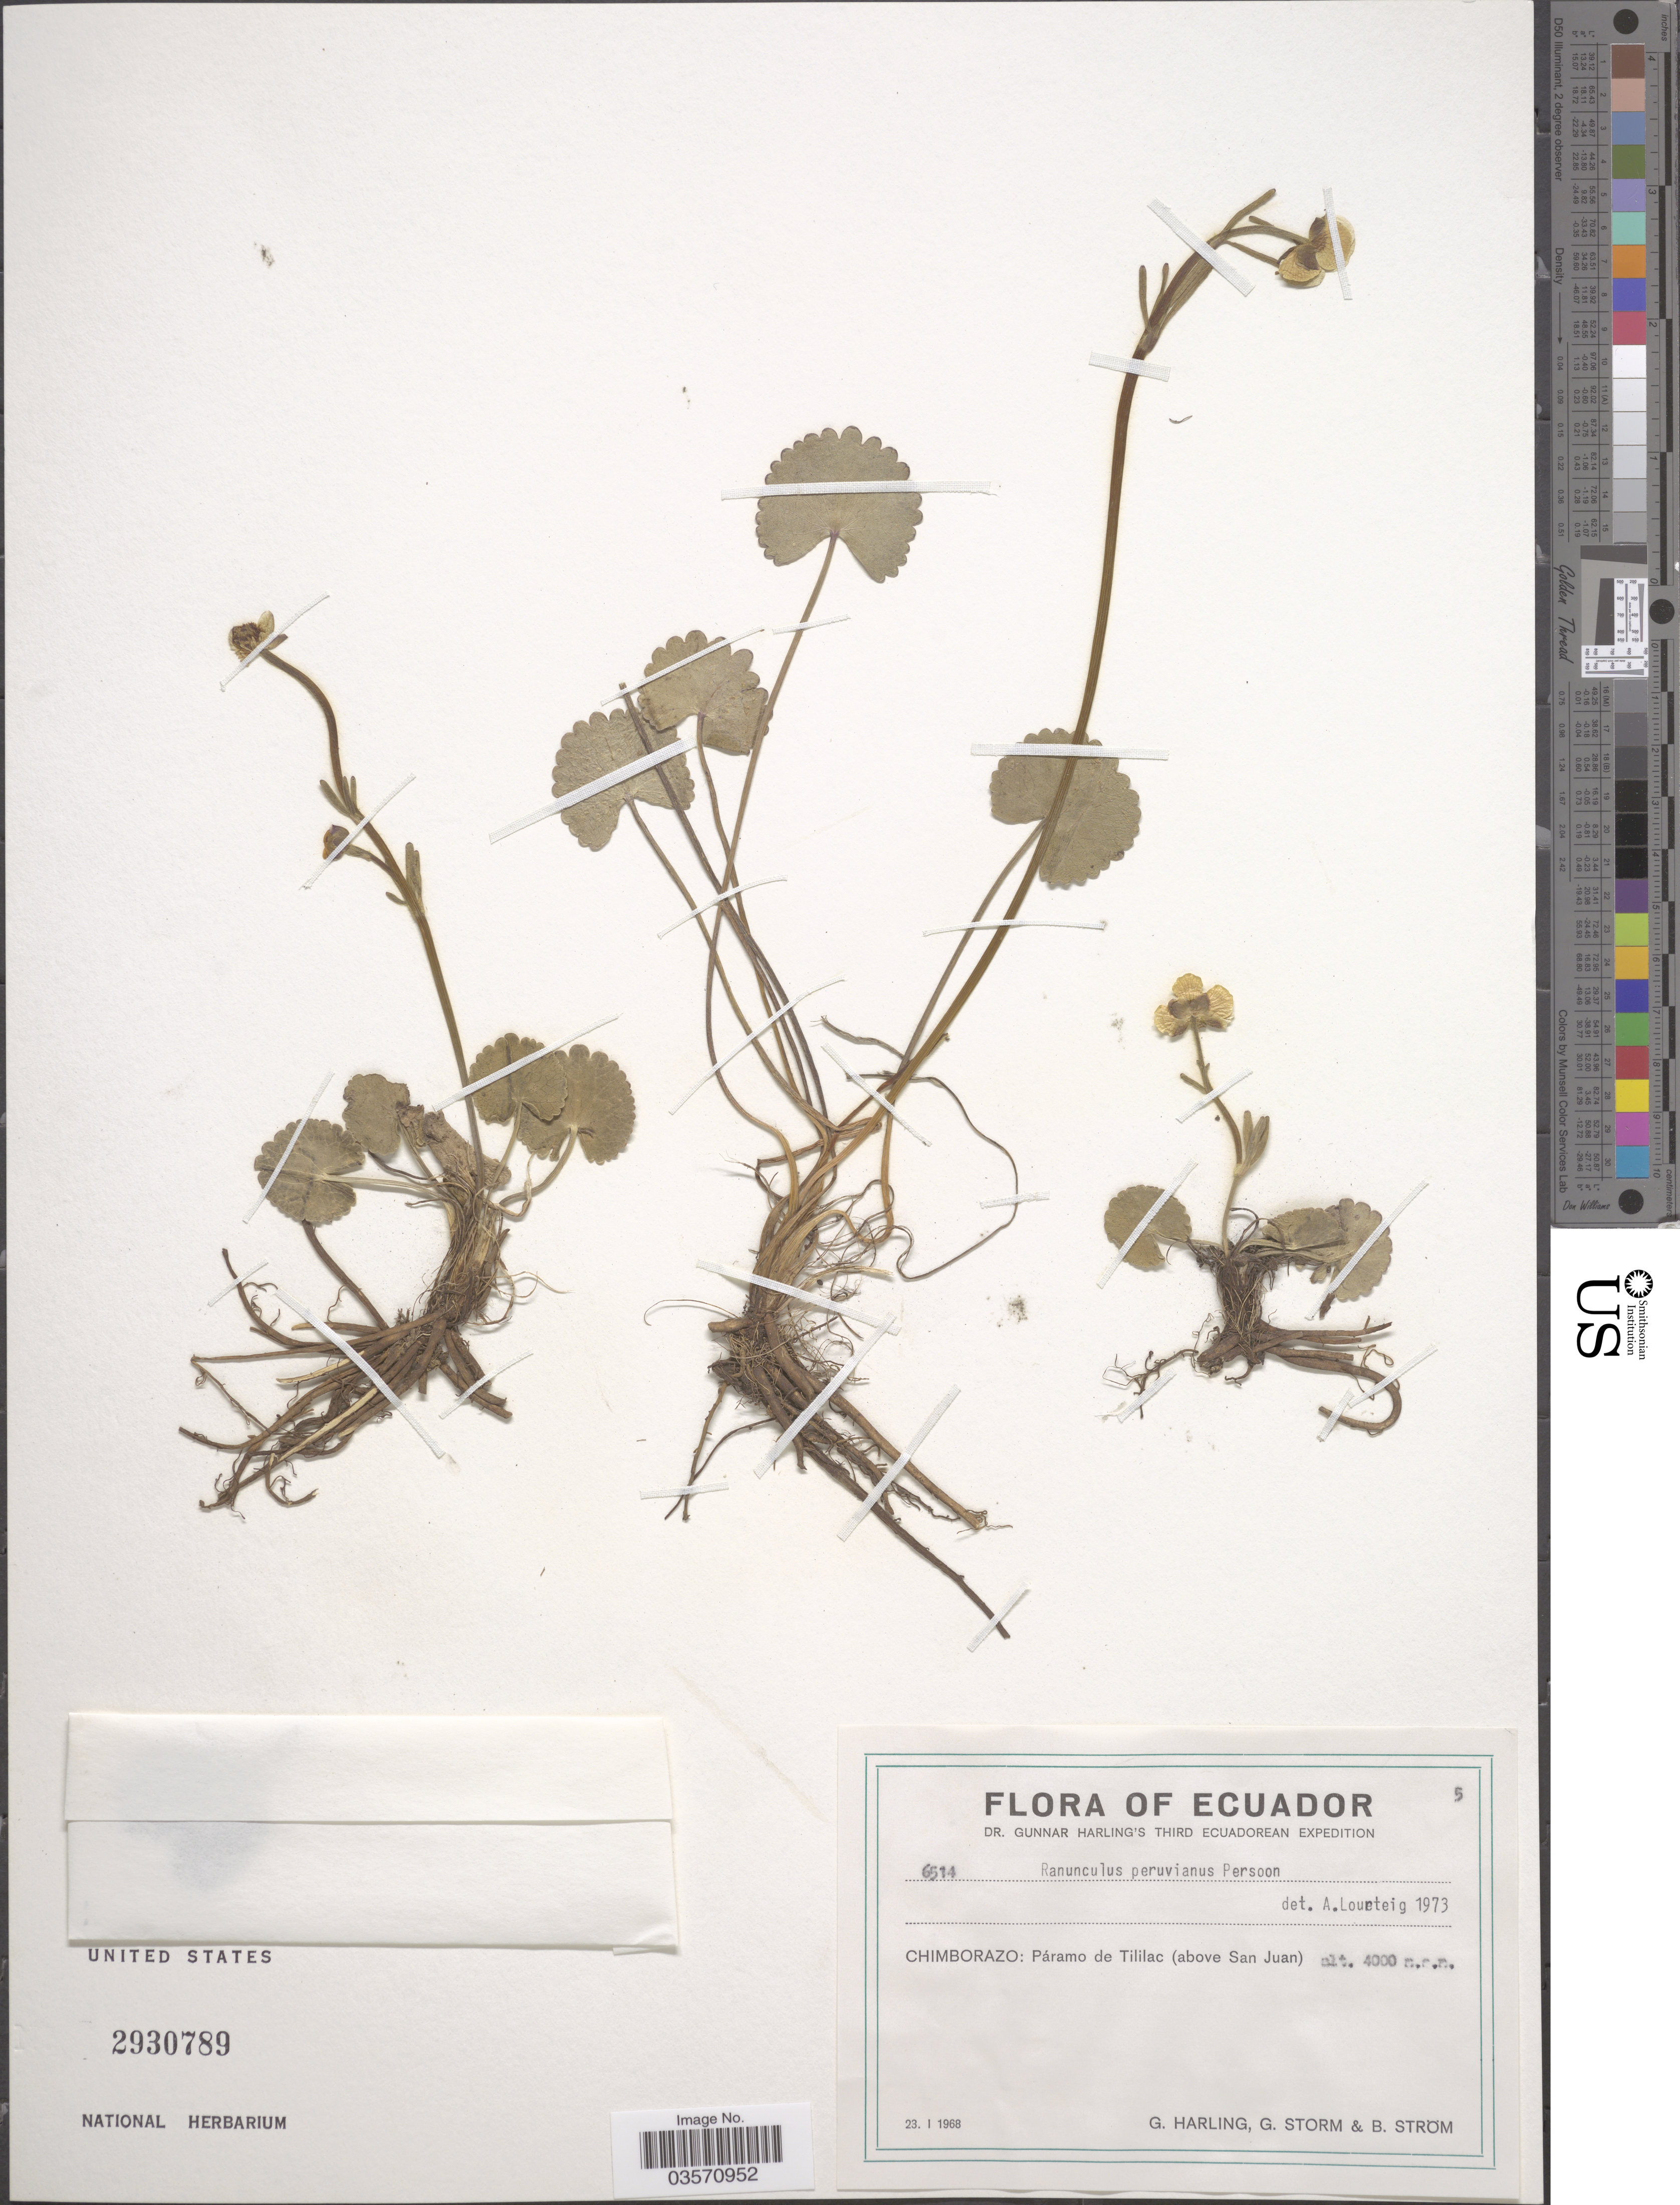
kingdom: Plantae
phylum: Tracheophyta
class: Magnoliopsida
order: Ranunculales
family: Ranunculaceae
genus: Ranunculus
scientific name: Ranunculus peruvianus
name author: Pers.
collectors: G. Harling, G. Storm & B. Ström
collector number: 6514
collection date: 1968-01-23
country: Ecuador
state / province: Chimborazo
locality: Páramo de Tililac (above San Juan).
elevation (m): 4000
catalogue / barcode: US 2930789